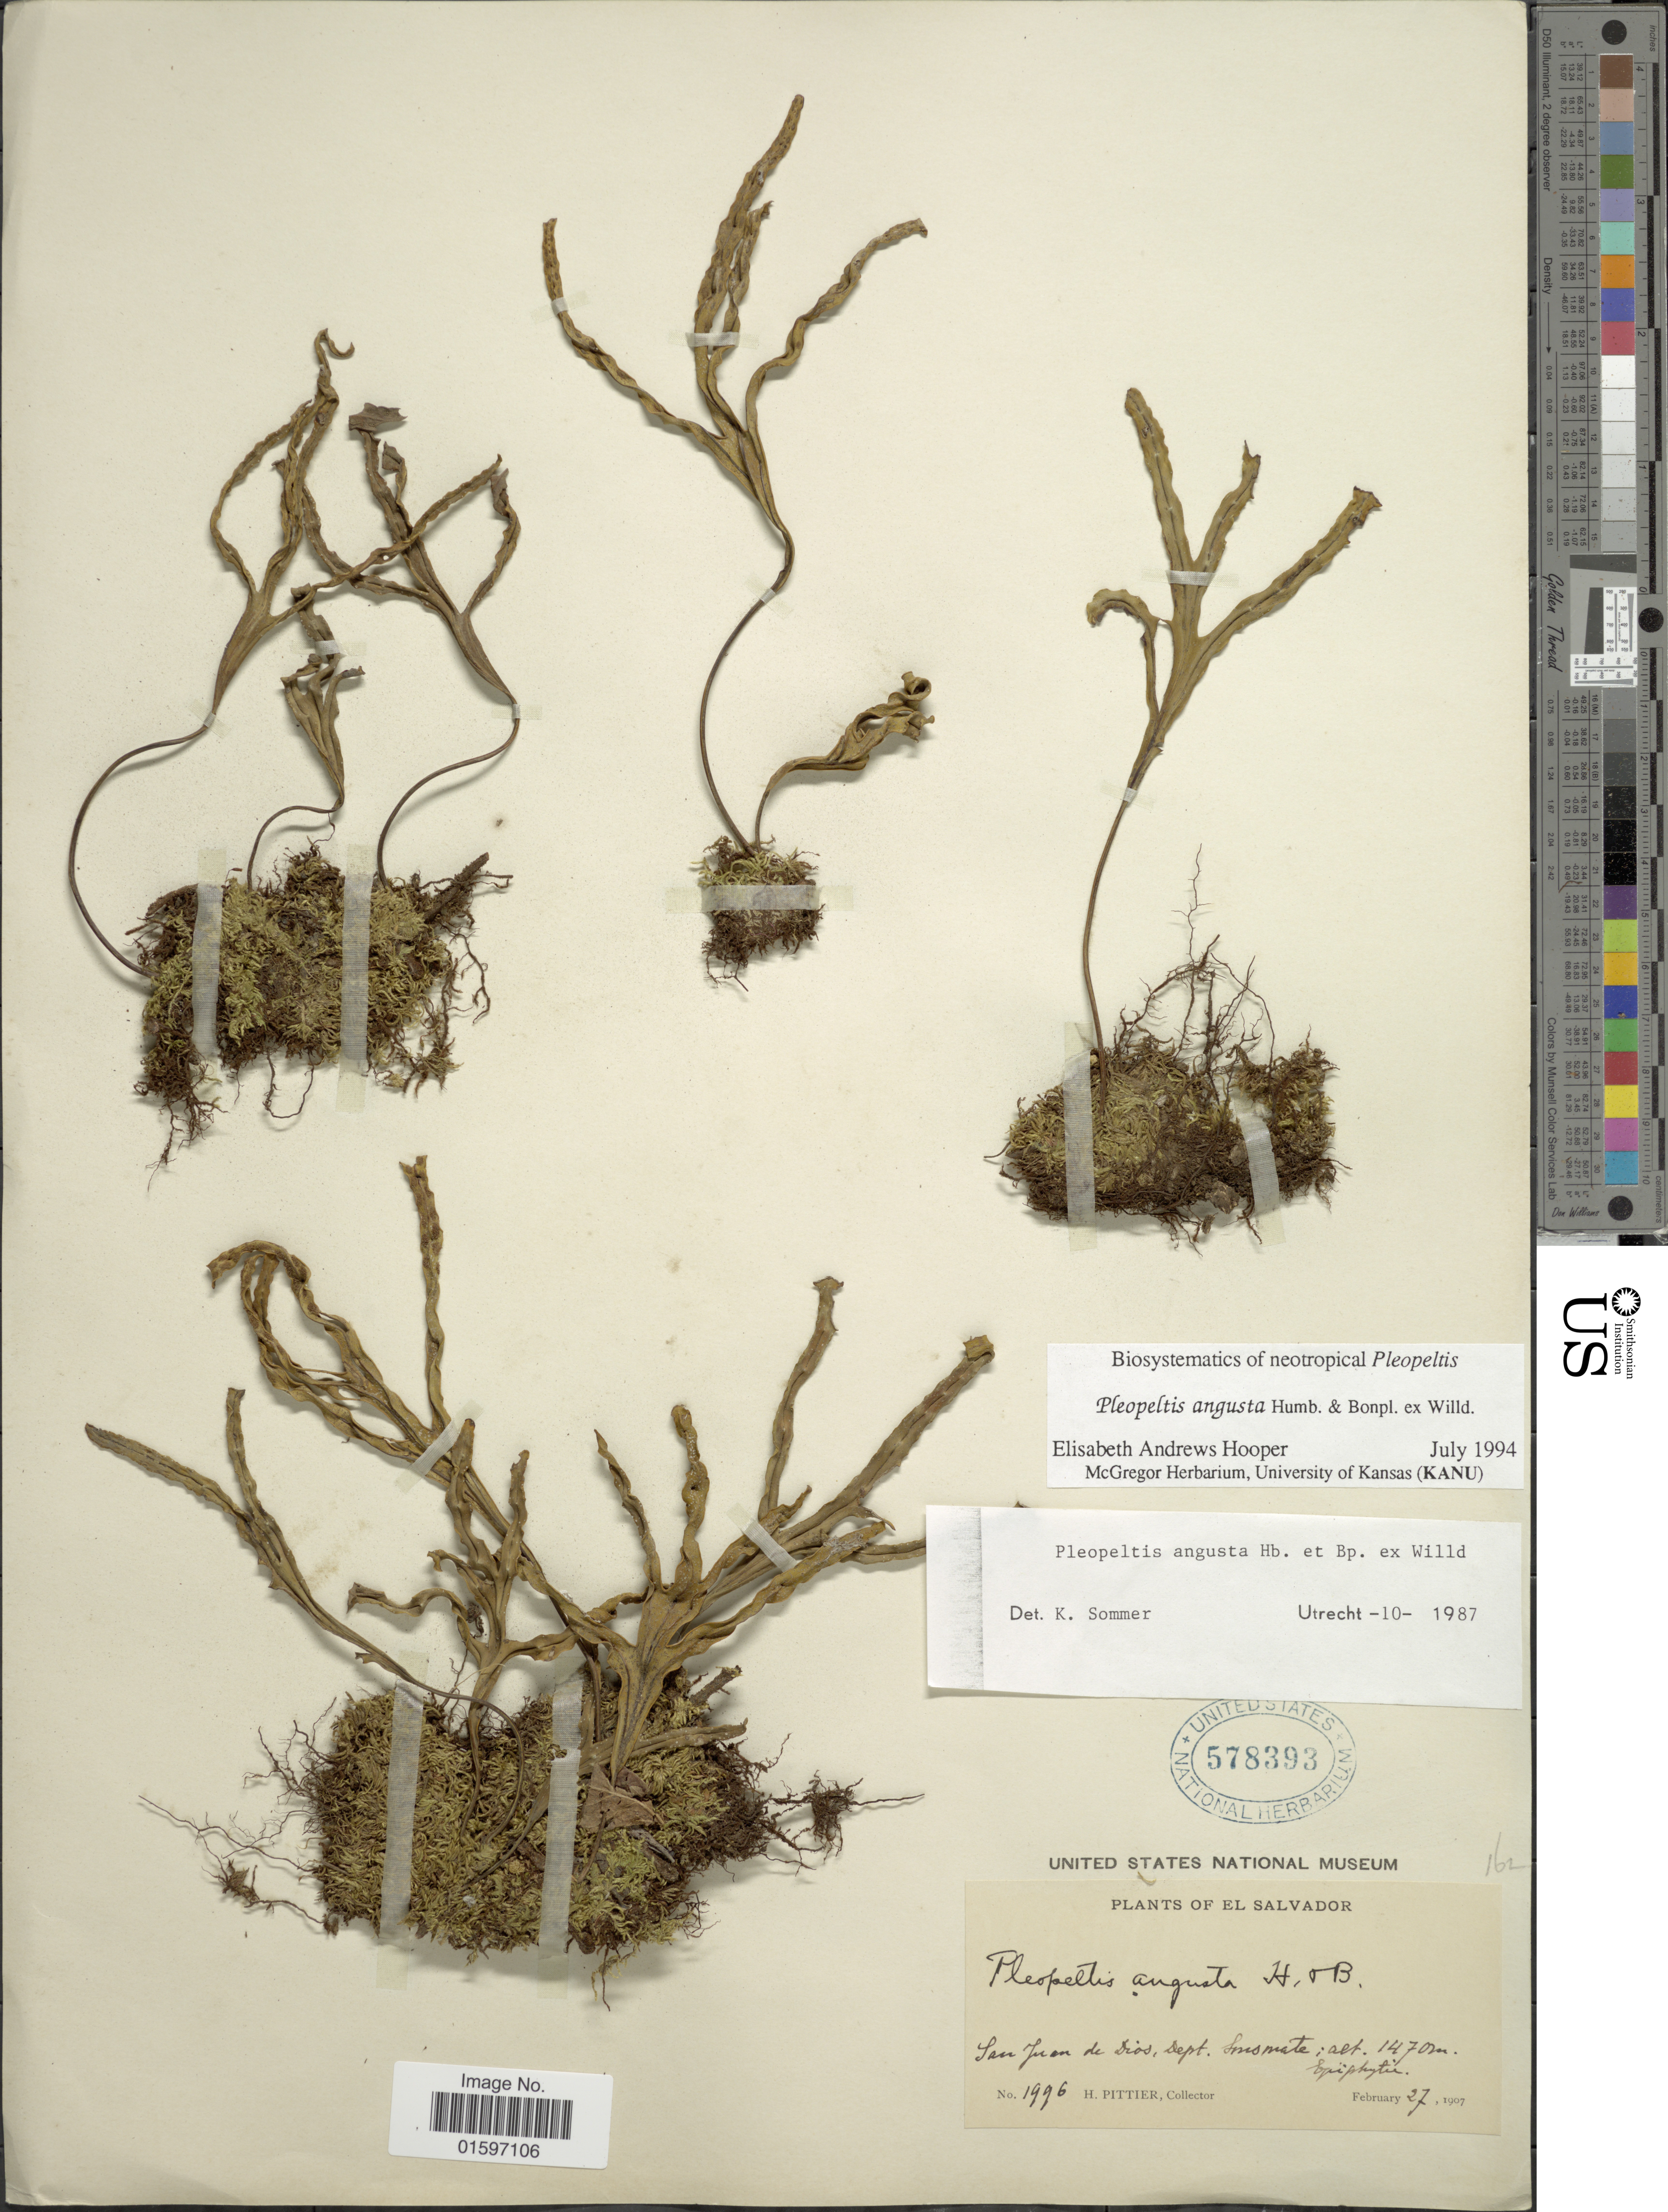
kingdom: Plantae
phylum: Tracheophyta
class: Polypodiopsida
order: Polypodiales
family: Polypodiaceae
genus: Pleopeltis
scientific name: Pleopeltis angusta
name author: Humb. & Bonap. ex Willd.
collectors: H. F. Pittier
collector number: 1996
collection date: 1907-02-27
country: El Salvador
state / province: Sonsonate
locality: San Juan de Dios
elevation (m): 1470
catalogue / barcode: US 578393